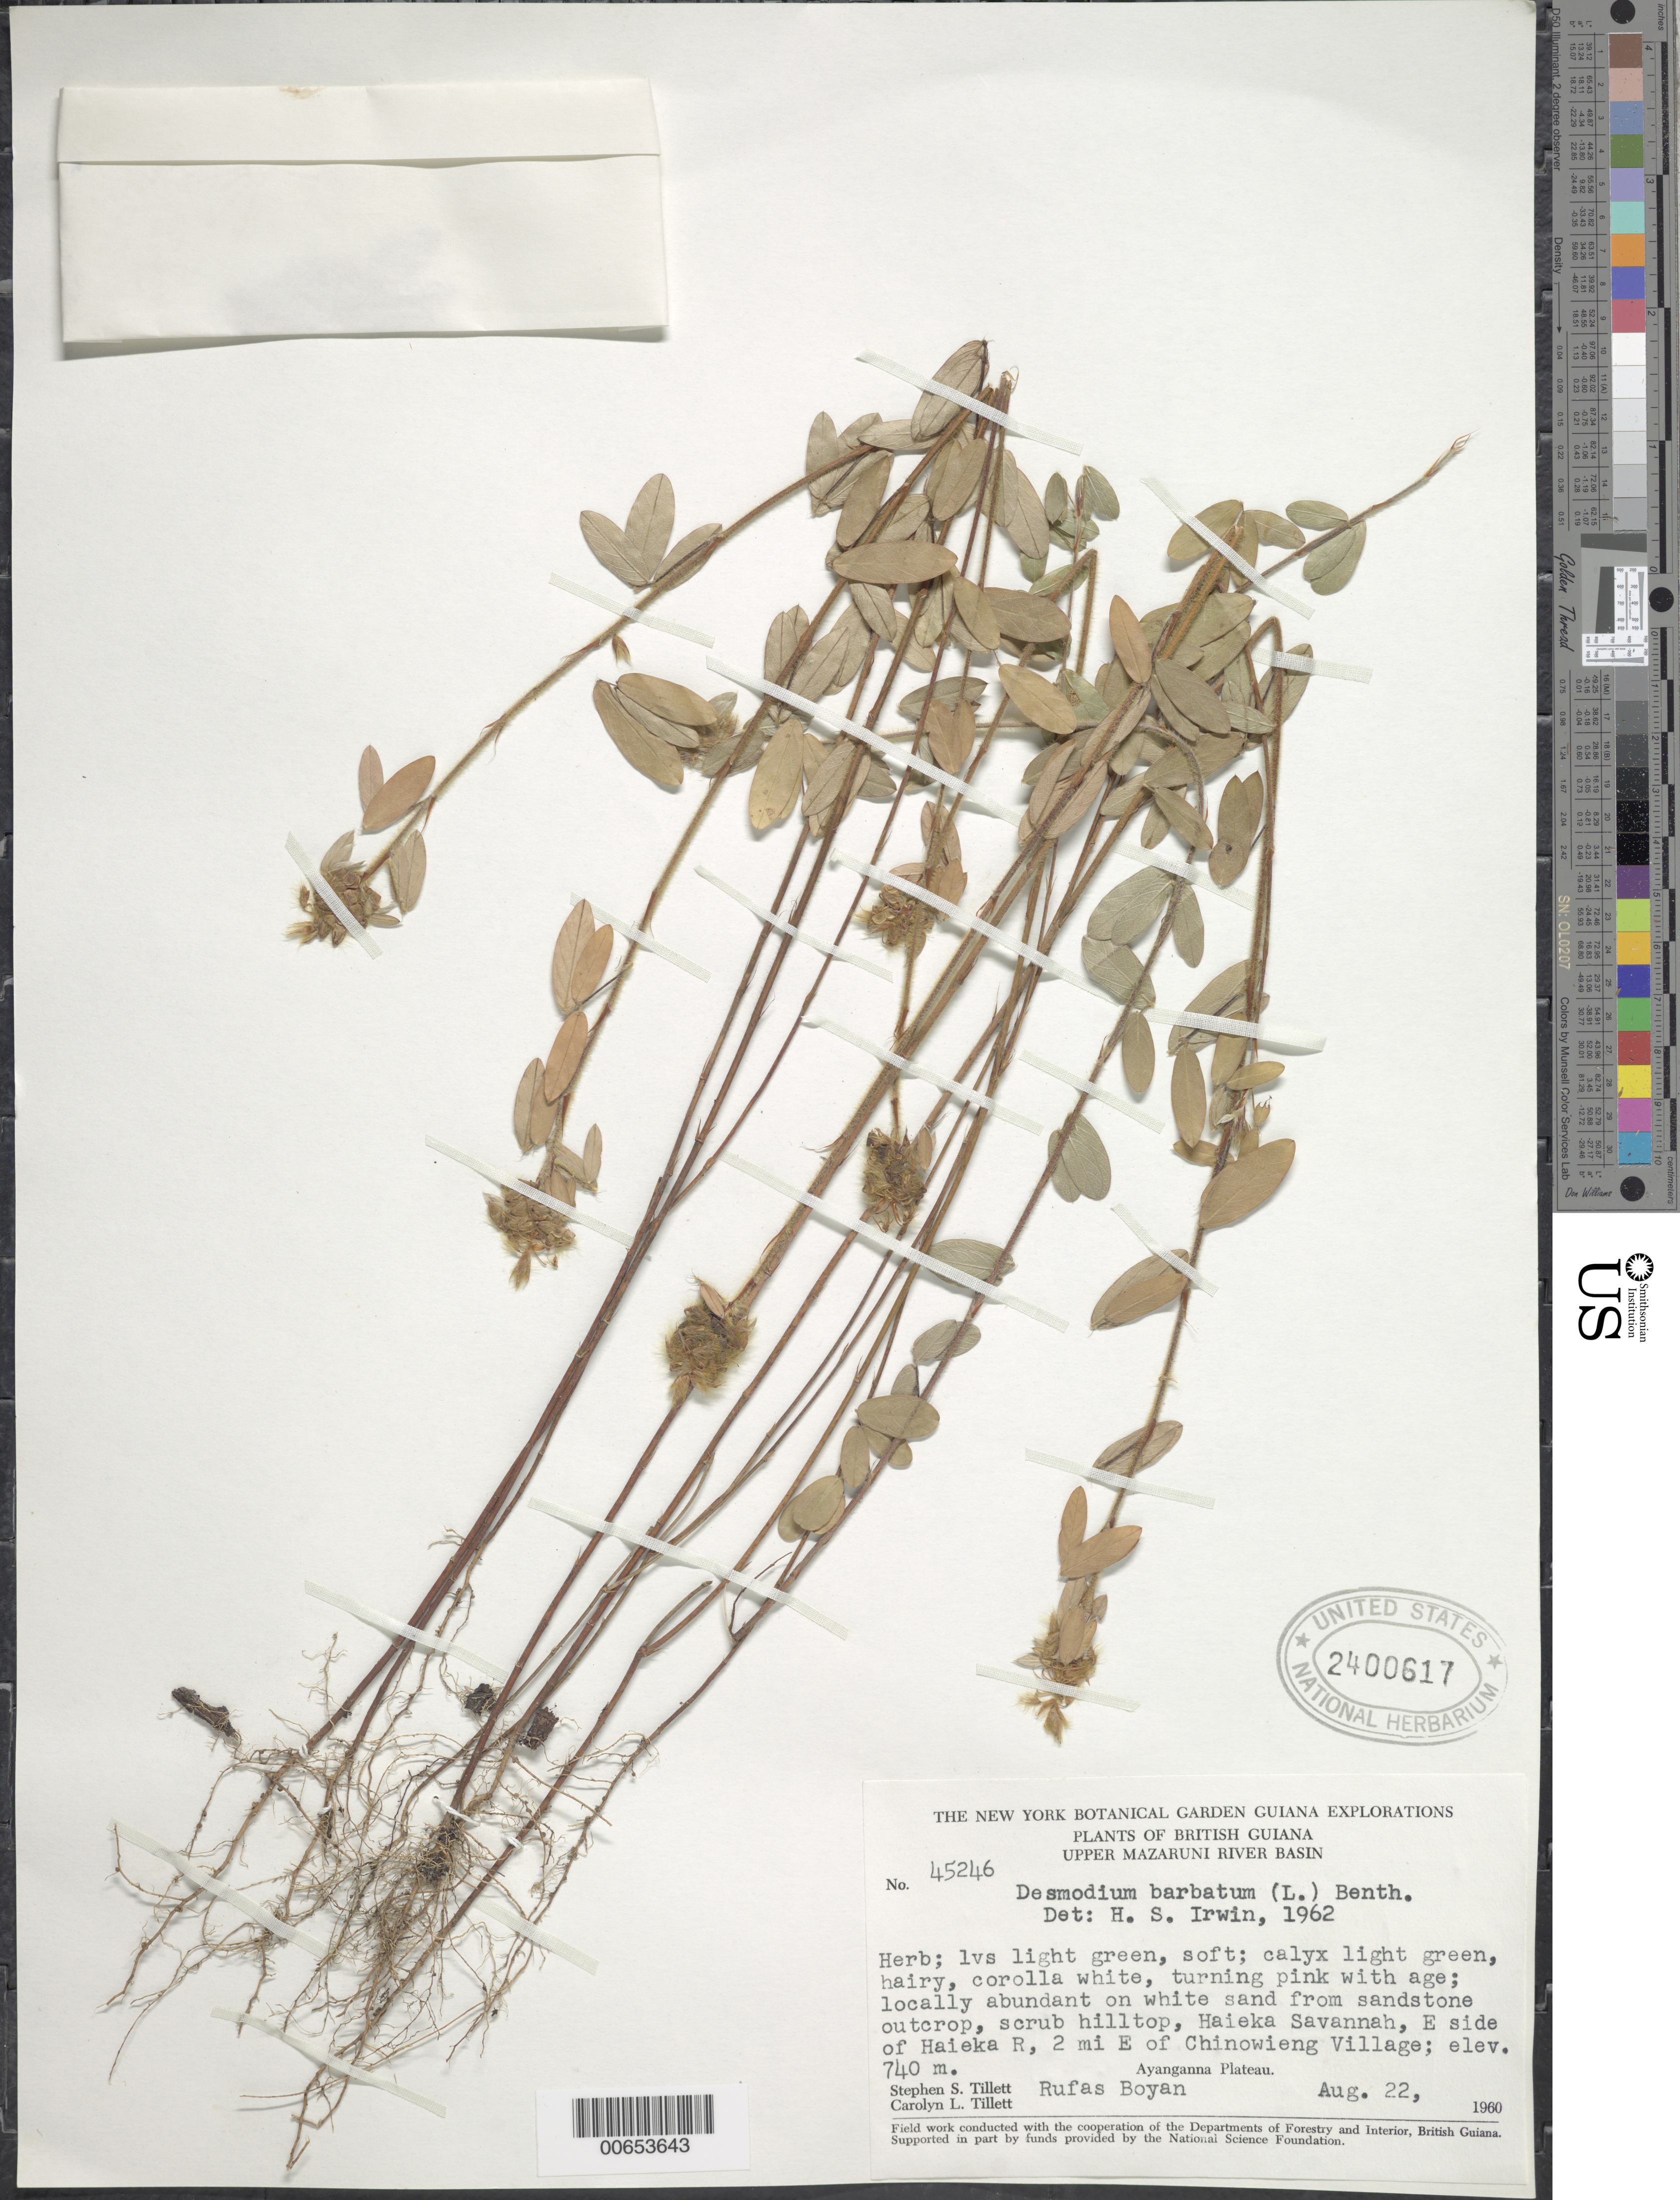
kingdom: Plantae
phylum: Tracheophyta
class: Magnoliopsida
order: Fabales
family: Fabaceae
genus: Grona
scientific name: Grona barbata var. barbata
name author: (L.) H. Ohashi & K. Ohashi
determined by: Strong, Mark T., (BOT), Smithsonian Institution - National Museum of Natural History (UNITED STATES)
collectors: S. S. Tillett, C. L. Tillett & R. Boyan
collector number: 45246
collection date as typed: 22-Aug-60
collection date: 1960-08-22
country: Guyana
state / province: Cuyuni-Mazaruni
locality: Haieka Savanna, E side of Haieka R., 2 mi. E of Chinowieng Village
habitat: White sand from sandstone outcrop, scrub hilltop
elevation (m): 740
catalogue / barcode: US 2400617